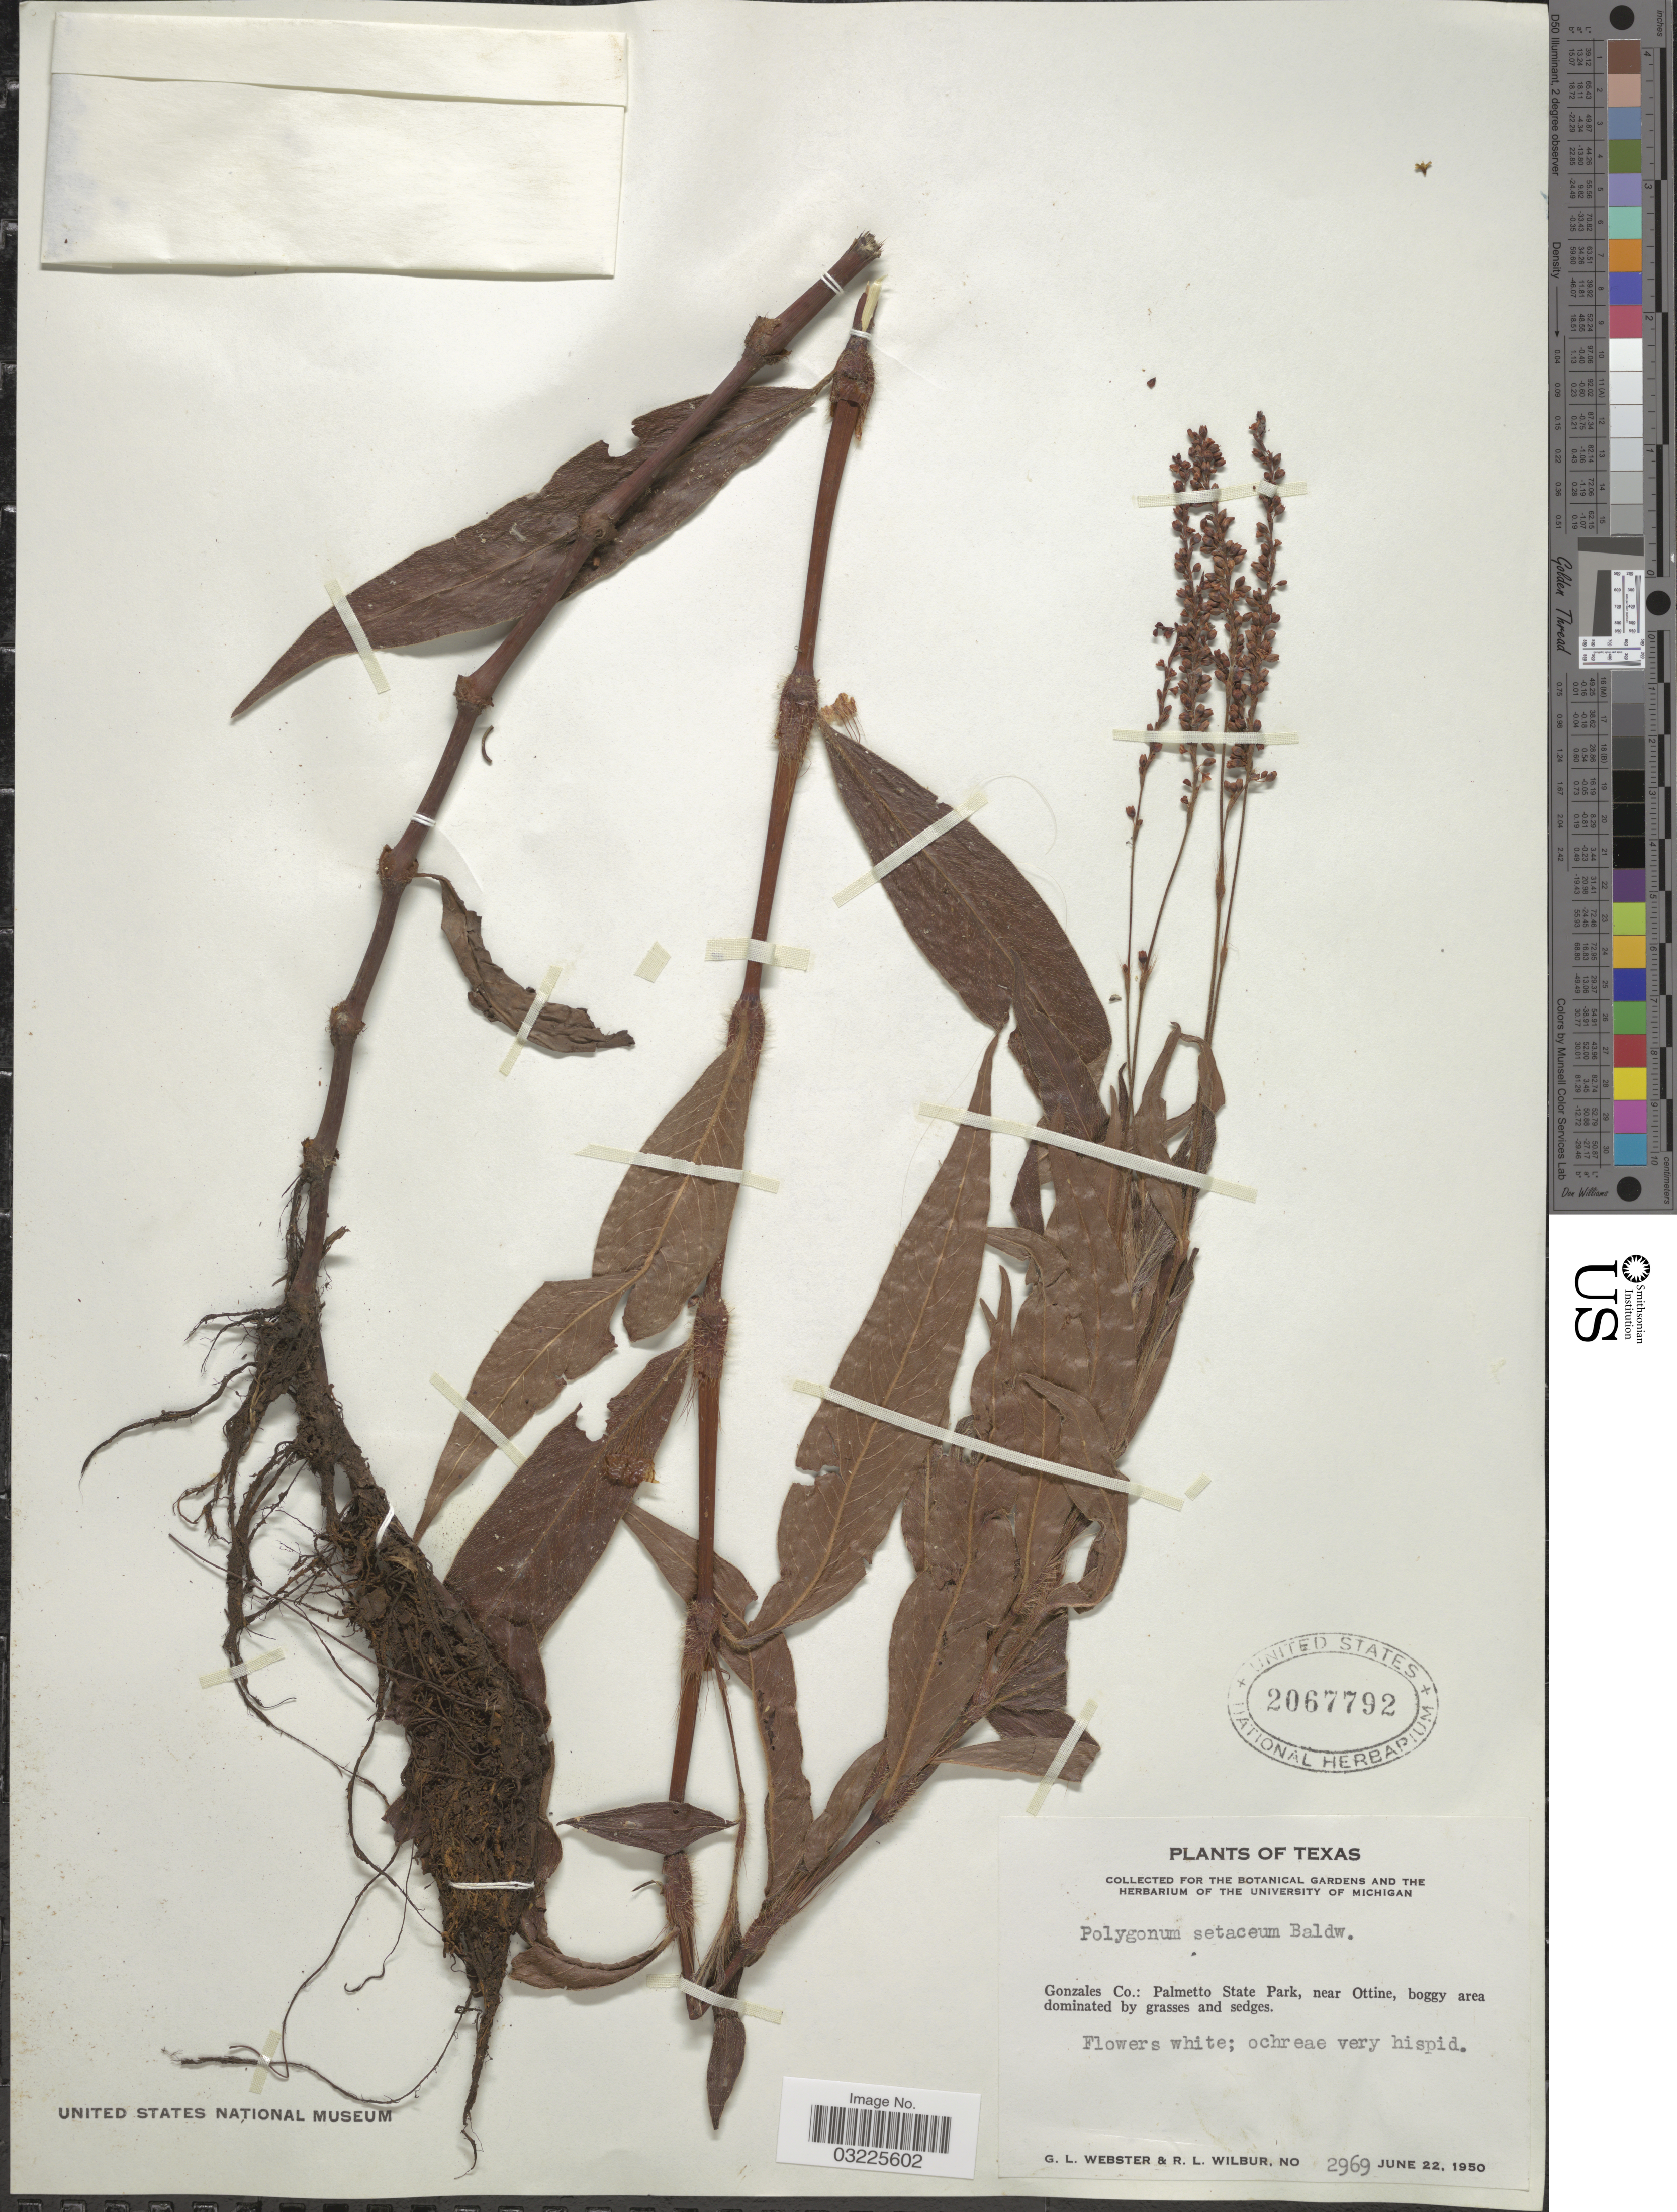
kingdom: Plantae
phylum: Tracheophyta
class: Magnoliopsida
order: Caryophyllales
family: Polygonaceae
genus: Persicaria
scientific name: Persicaria setacea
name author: Small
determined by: Atha, D. E.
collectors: G. L. Webster & R. L. Wilbur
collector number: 2969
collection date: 1950-06-22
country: United States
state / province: Texas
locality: Gonzales Co.: Palmetto State Park, near Ottine.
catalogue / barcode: US 2067792